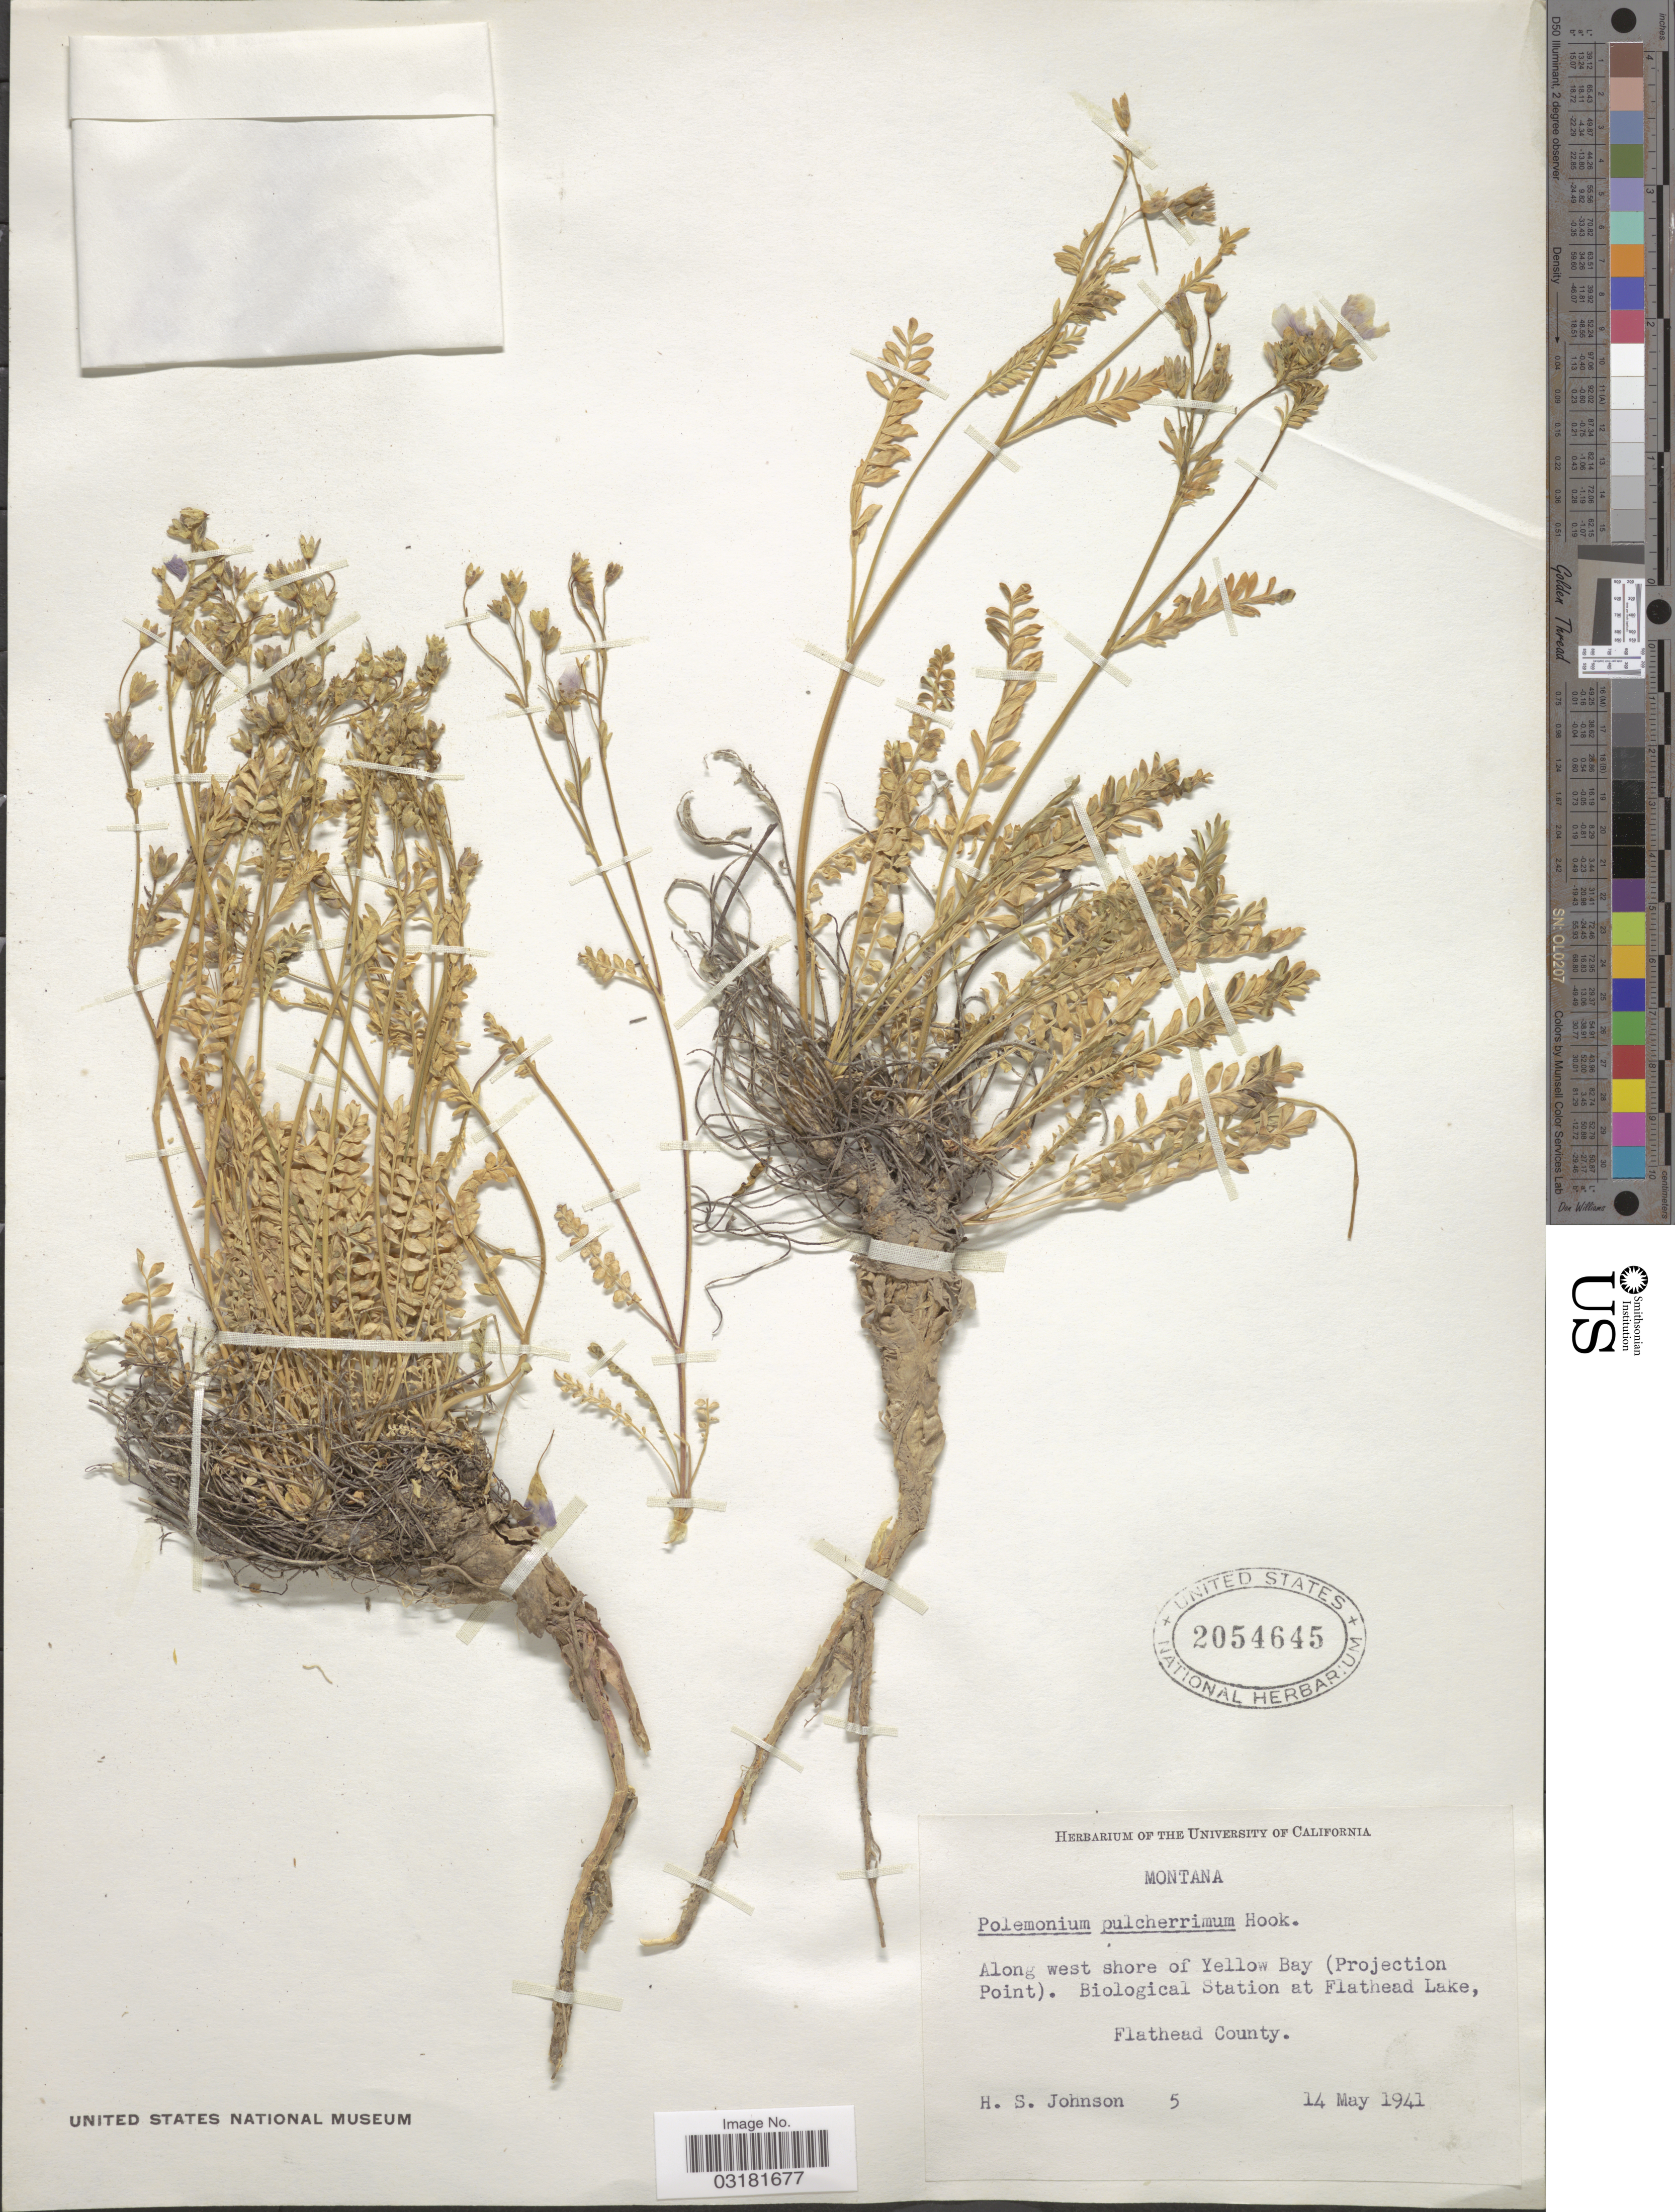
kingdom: Plantae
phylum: Tracheophyta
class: Magnoliopsida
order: Ericales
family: Polemoniaceae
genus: Polemonium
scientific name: Polemonium pulcherrimum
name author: Hook.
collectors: H. Johnson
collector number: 5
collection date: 1941-05-14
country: United States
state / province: Montana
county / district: Lake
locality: Along W shore of Yellow Bay (Projection Point). Biological Station at Flathead Lake.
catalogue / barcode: US 2054645